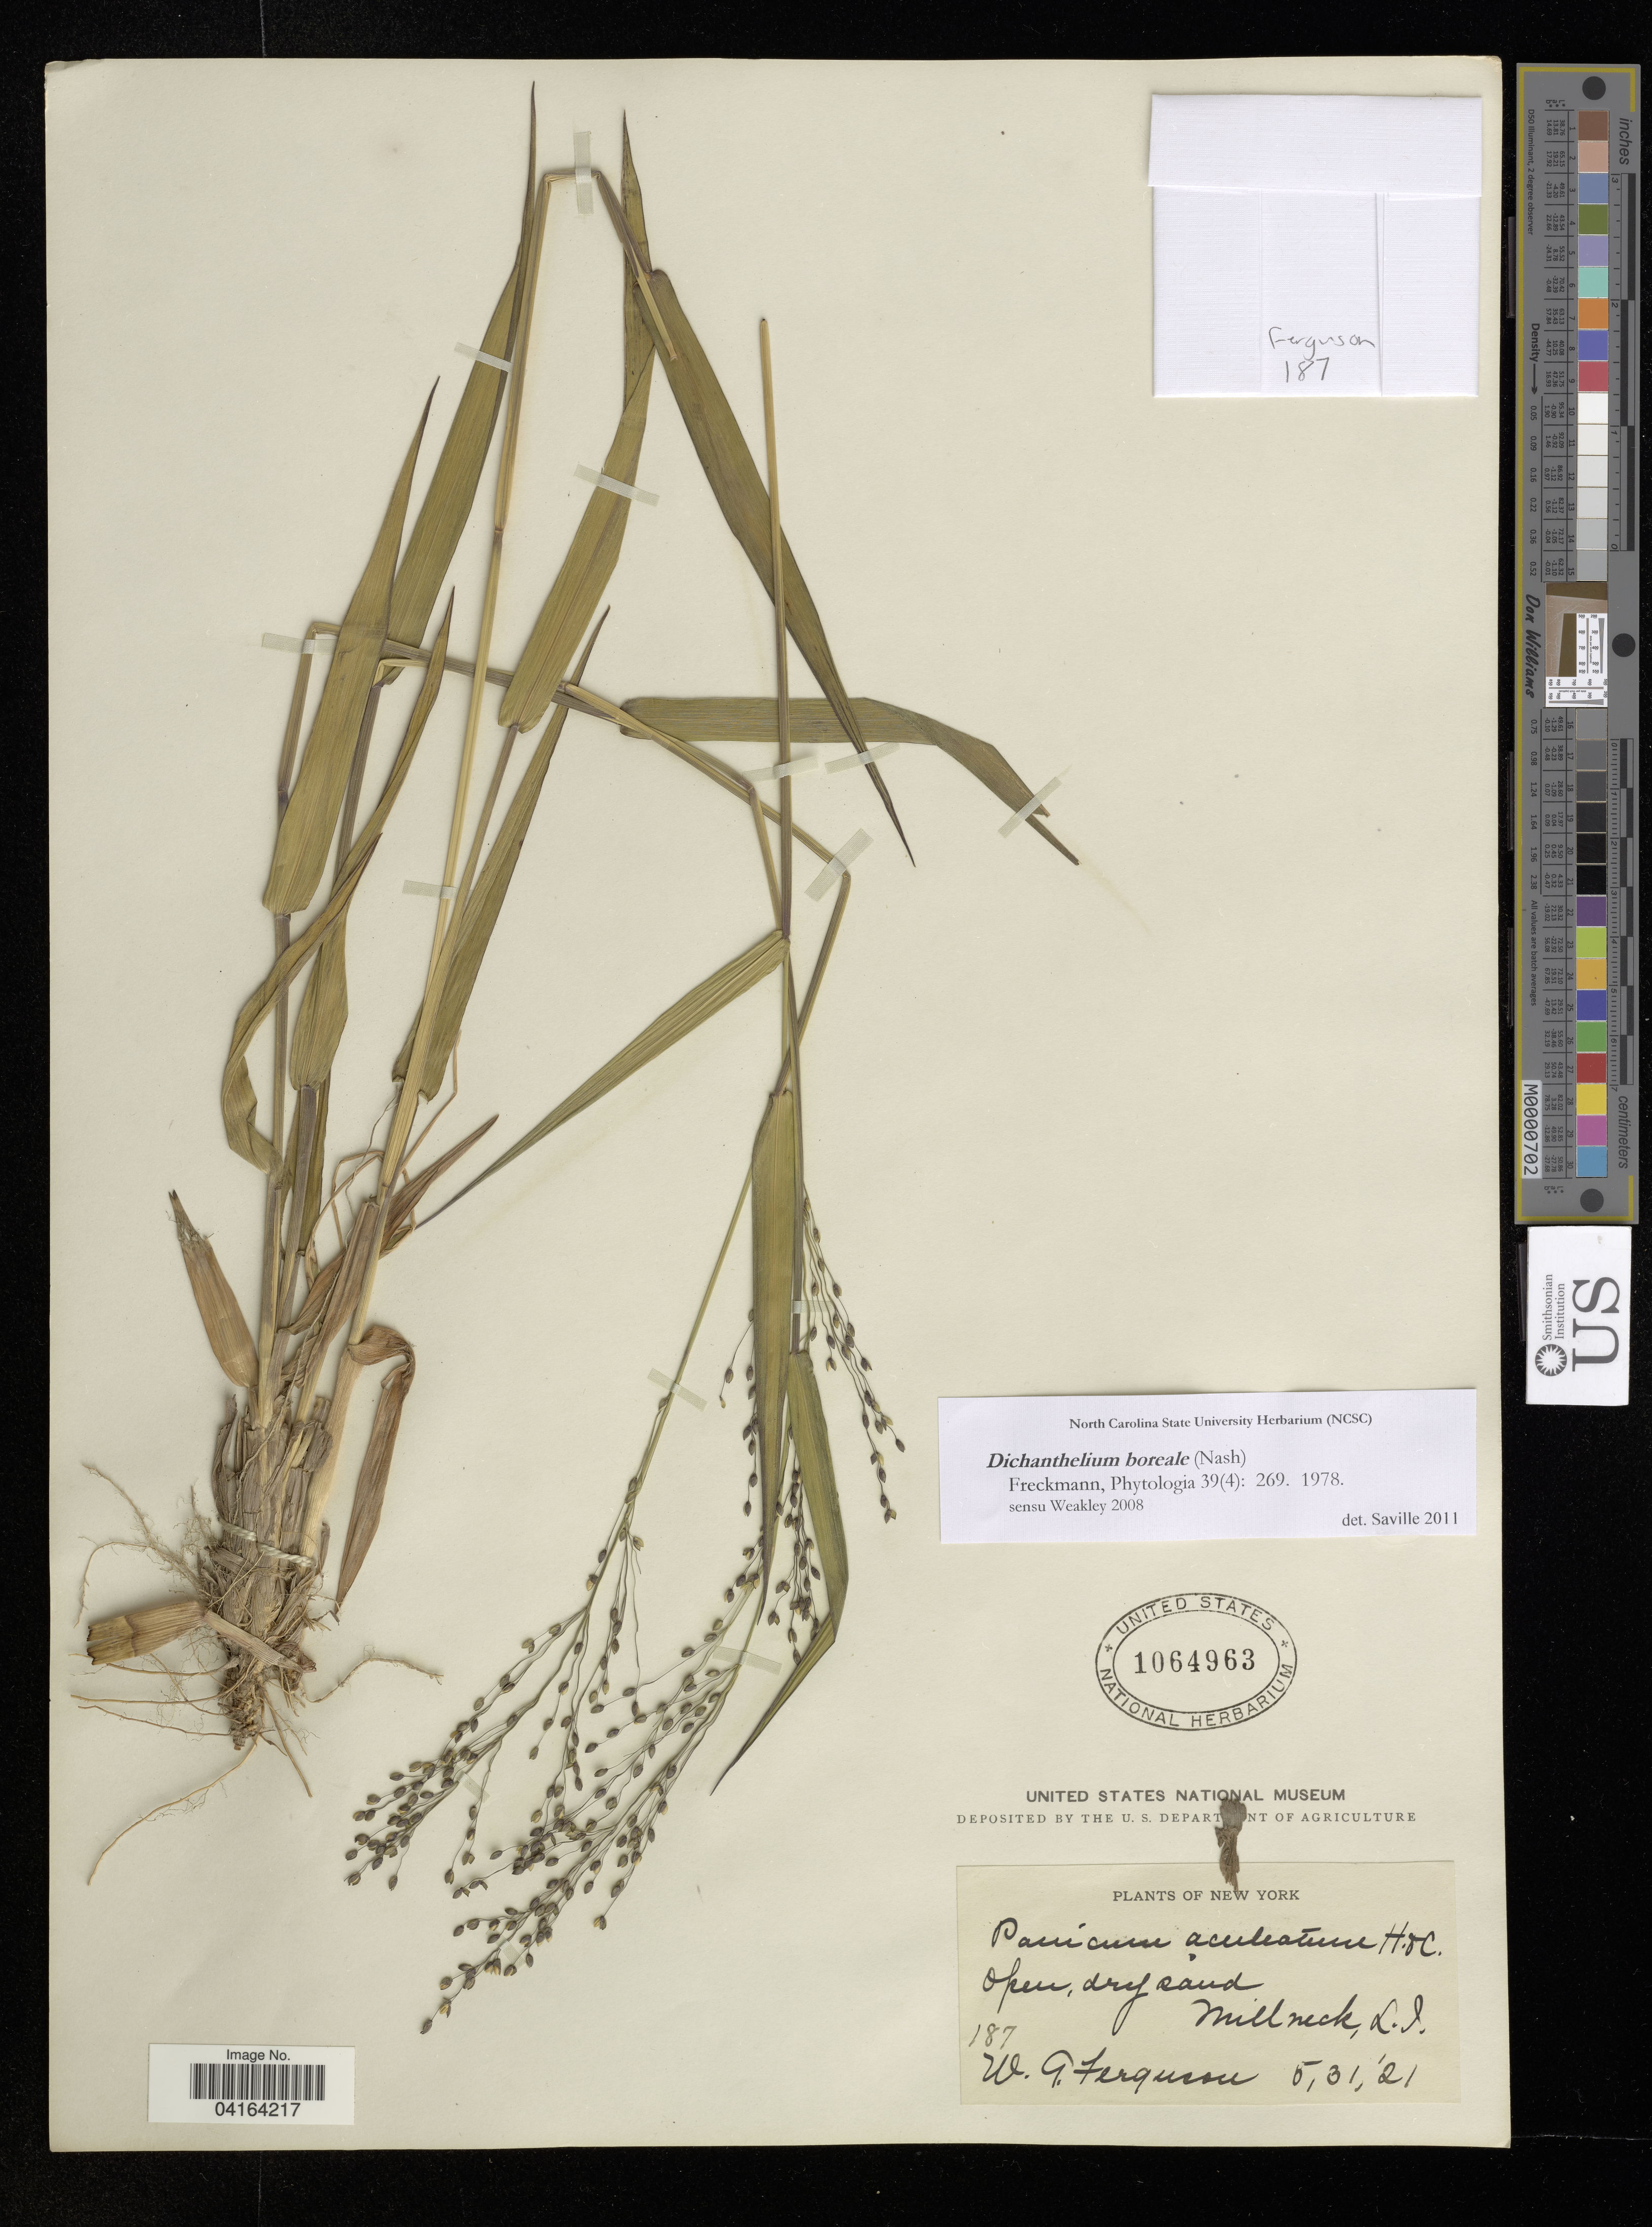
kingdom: Plantae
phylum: Tracheophyta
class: Liliopsida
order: Poales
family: Poaceae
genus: Dichanthelium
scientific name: Dichanthelium boreale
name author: (Nash) Freckmann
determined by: Saville, A. C., (NCSC), North Carolina State University (UNITED STATES)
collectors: W. Ferguson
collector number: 187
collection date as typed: MAY 31, 21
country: United States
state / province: New York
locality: Millneck, L. I.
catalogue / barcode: US 1064963